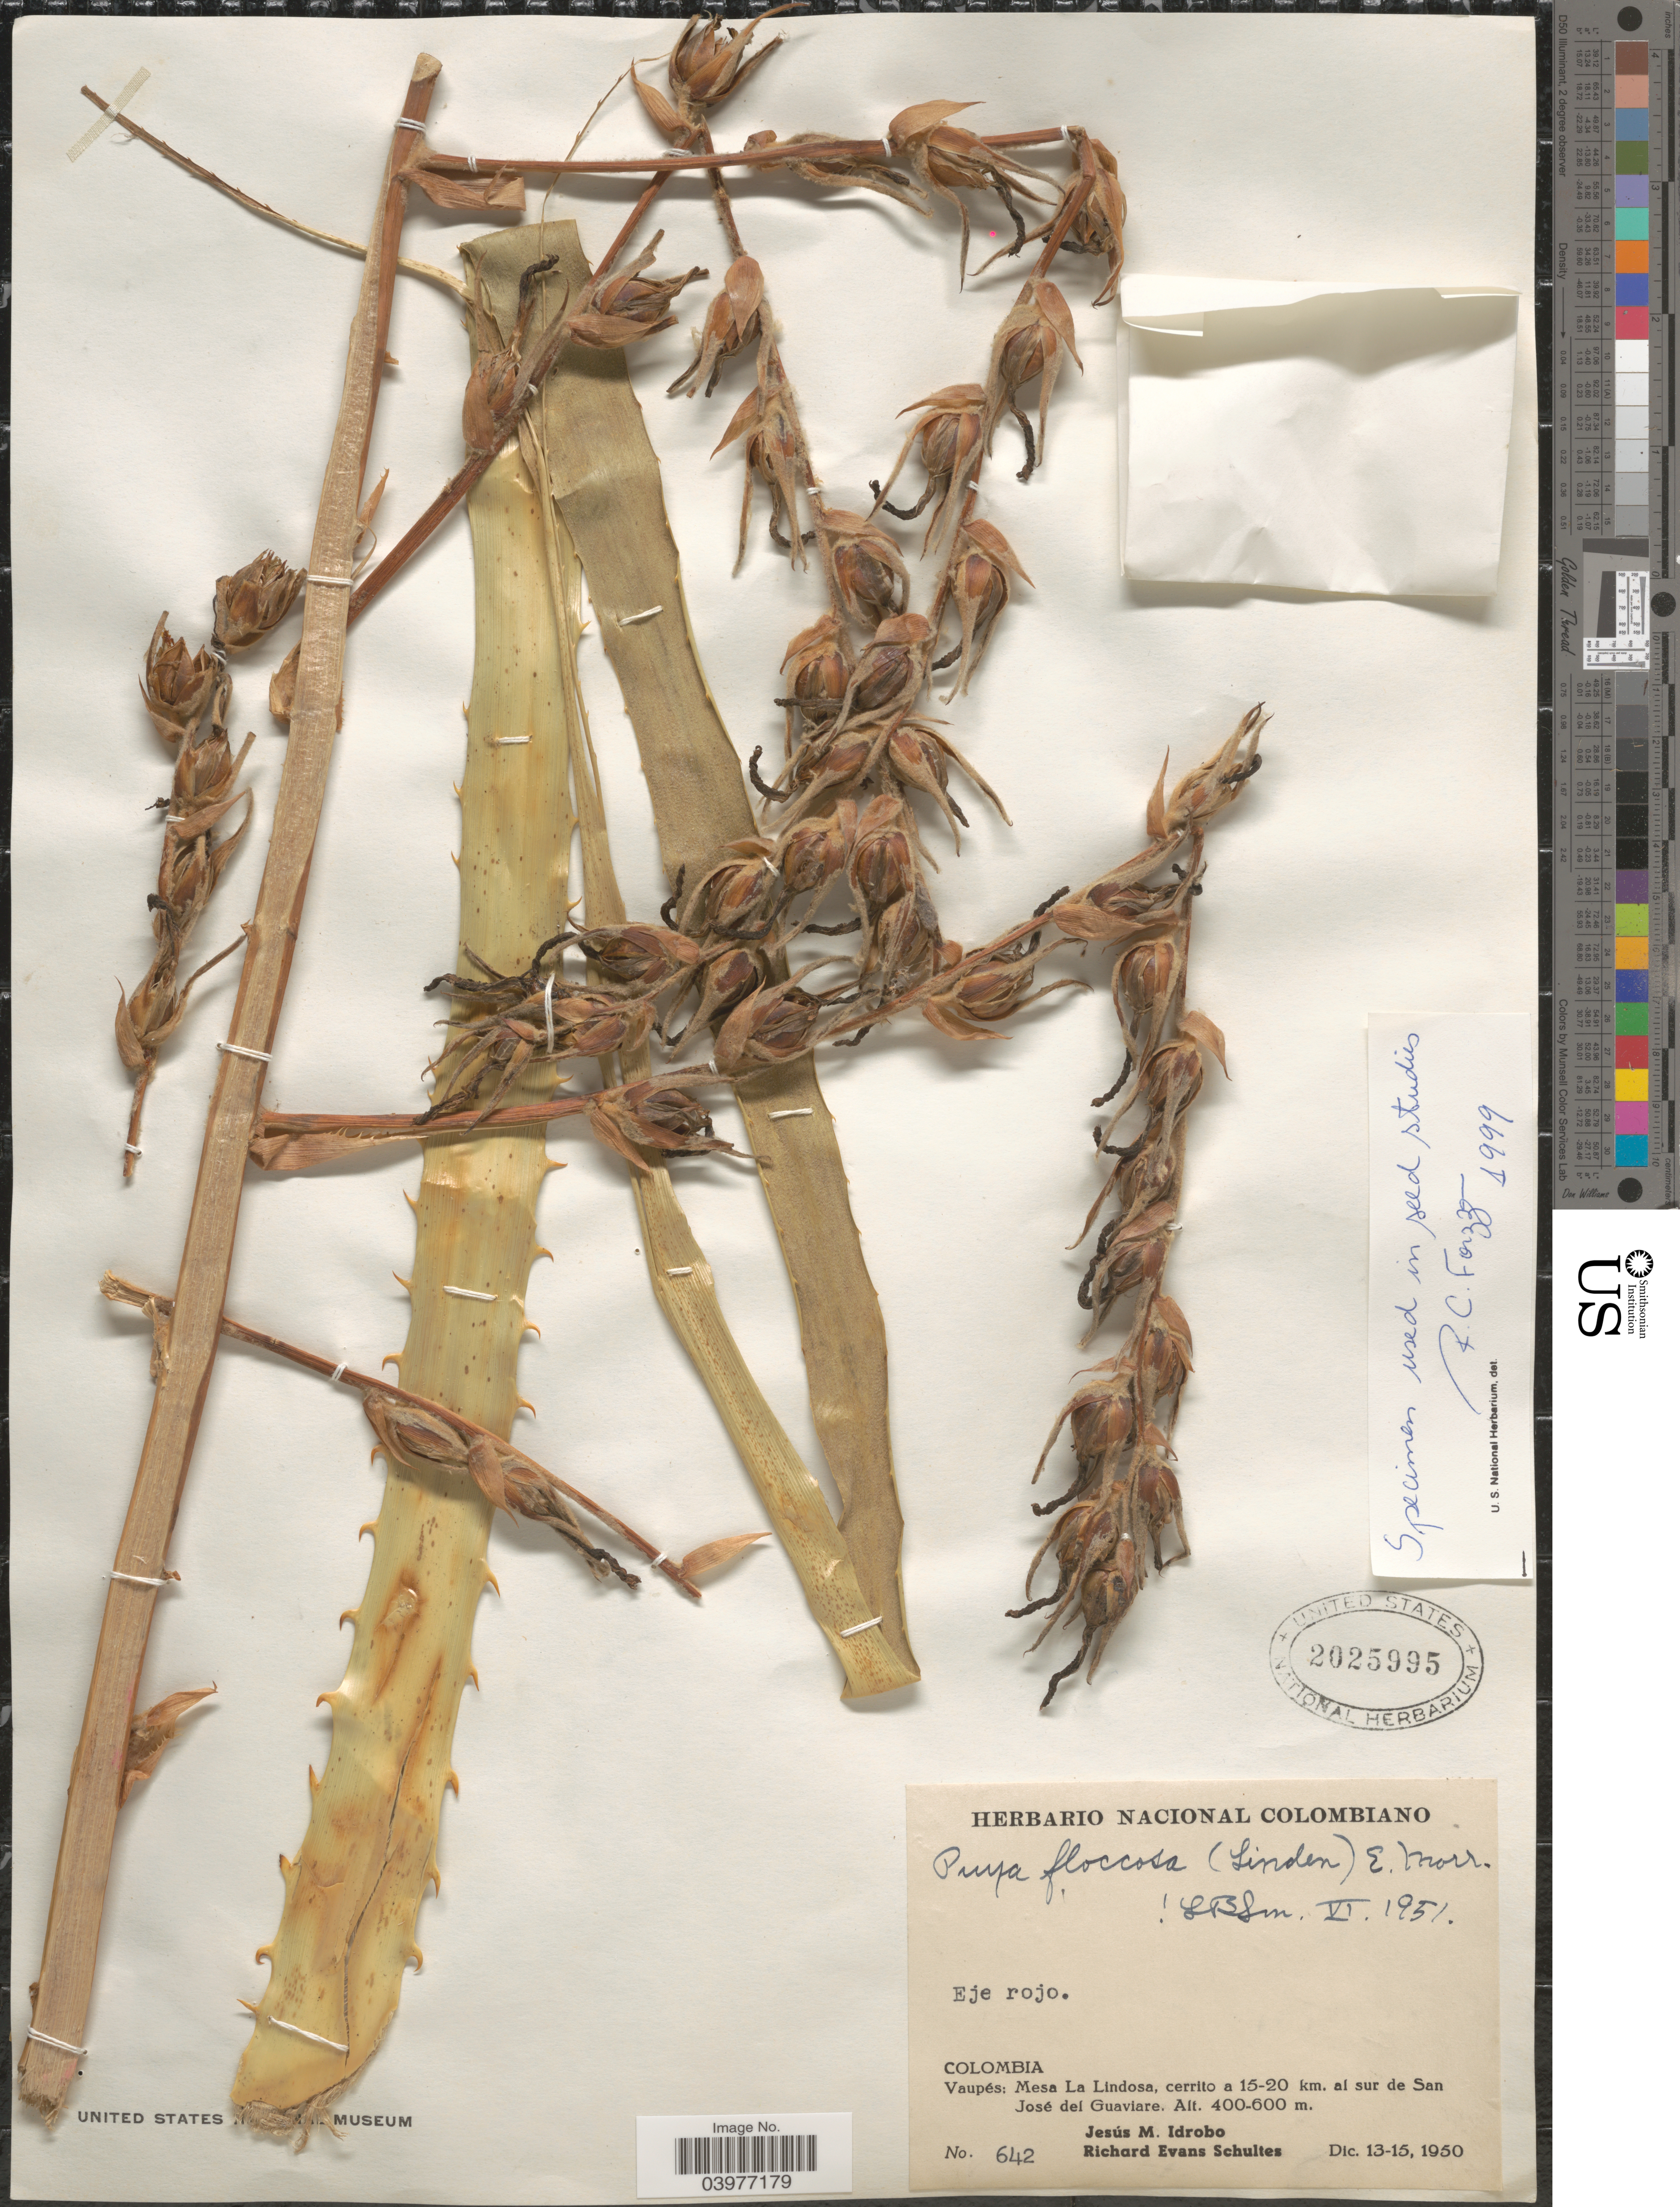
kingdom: Plantae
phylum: Tracheophyta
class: Liliopsida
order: Poales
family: Bromeliaceae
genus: Puya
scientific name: Puya floccosa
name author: (Linden) É. Morren ex Mez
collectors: J. M. Idrobo & R. E. Schultes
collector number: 642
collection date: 1950-12-13/1950-12-15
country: Colombia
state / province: Vaupés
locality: Mesa La Lindosa, cerrito a 15-20 km. al sur de San José del Guaviare.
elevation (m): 400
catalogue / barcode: US 2025995